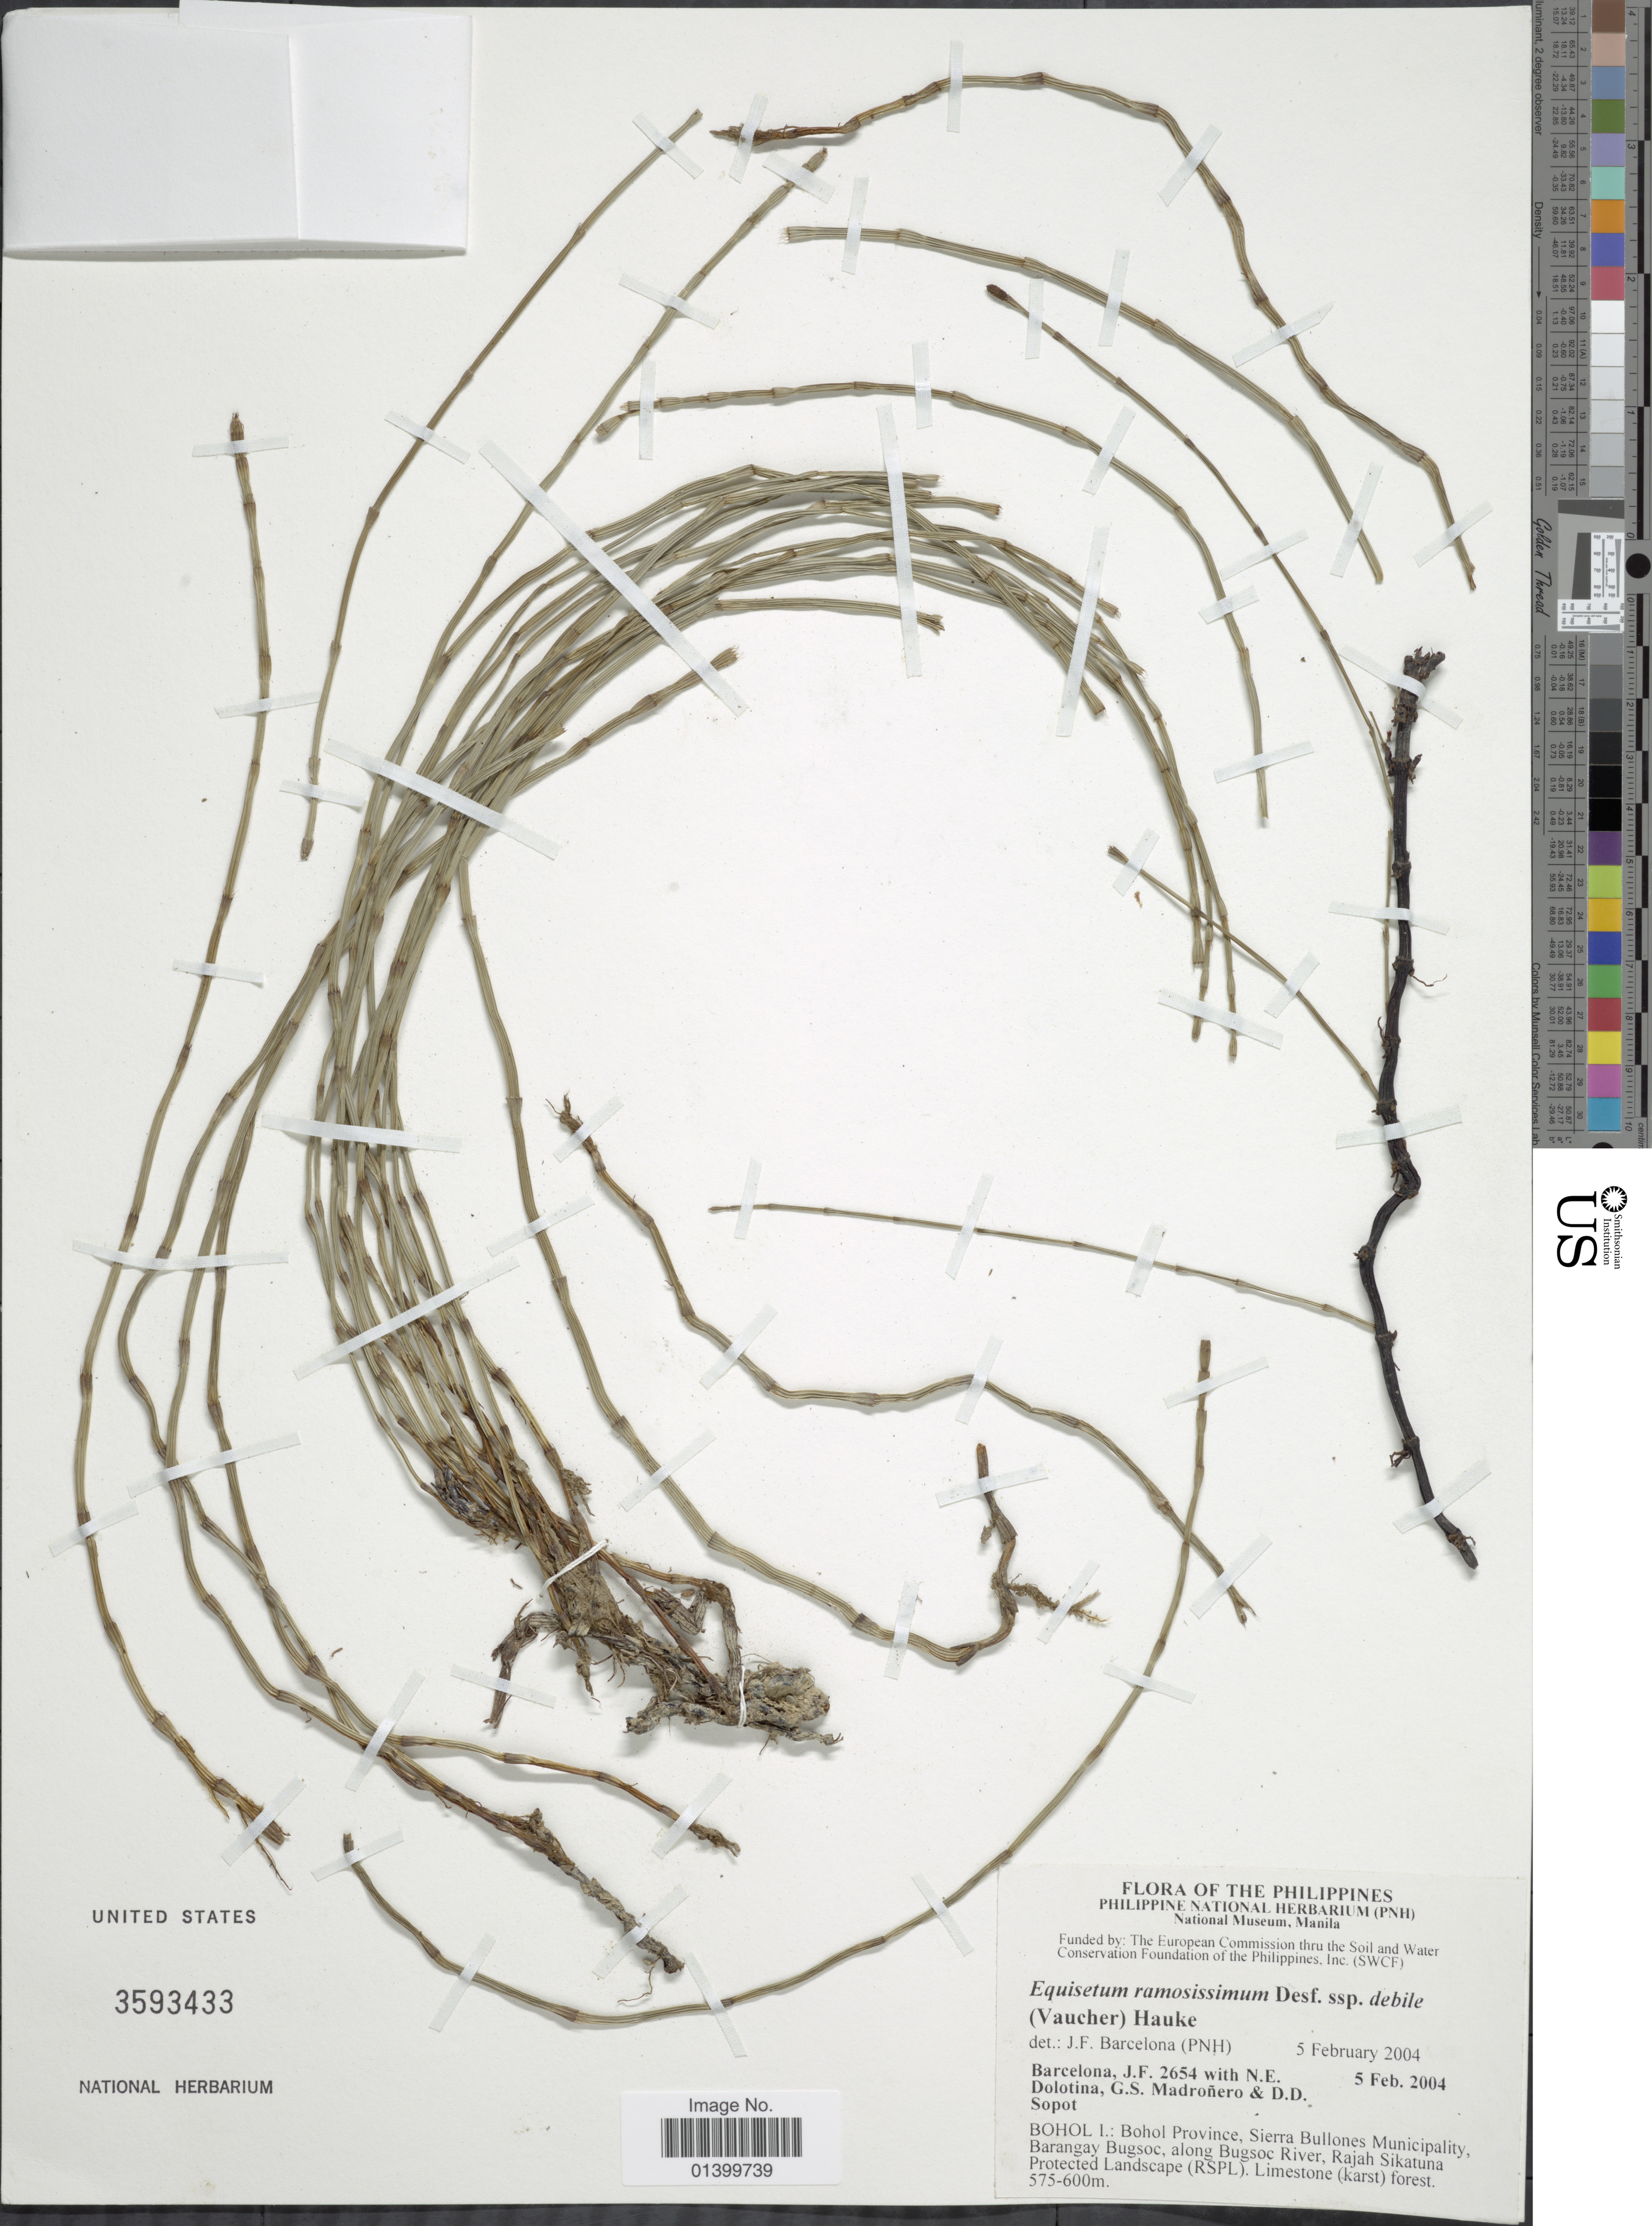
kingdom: Plantae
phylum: Tracheophyta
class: Polypodiopsida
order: Equisetales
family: Equisetaceae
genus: Equisetum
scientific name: Equisetum ramosissimum subsp. debile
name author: (Roxb. ex Vaucher) Hauke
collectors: J. F. Barcelona, N. Dolotina, G. Madroñero & D. Sopot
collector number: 2654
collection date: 2004-02-05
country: Philippines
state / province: Central Visayas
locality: Flora of the Philippines. Bohol I.: Bohol Province, Sierra Bullones Municipality, Barangay Bugsoc, along Bugsoc River, Rajah Sikatuna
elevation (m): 575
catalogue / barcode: US 3593433